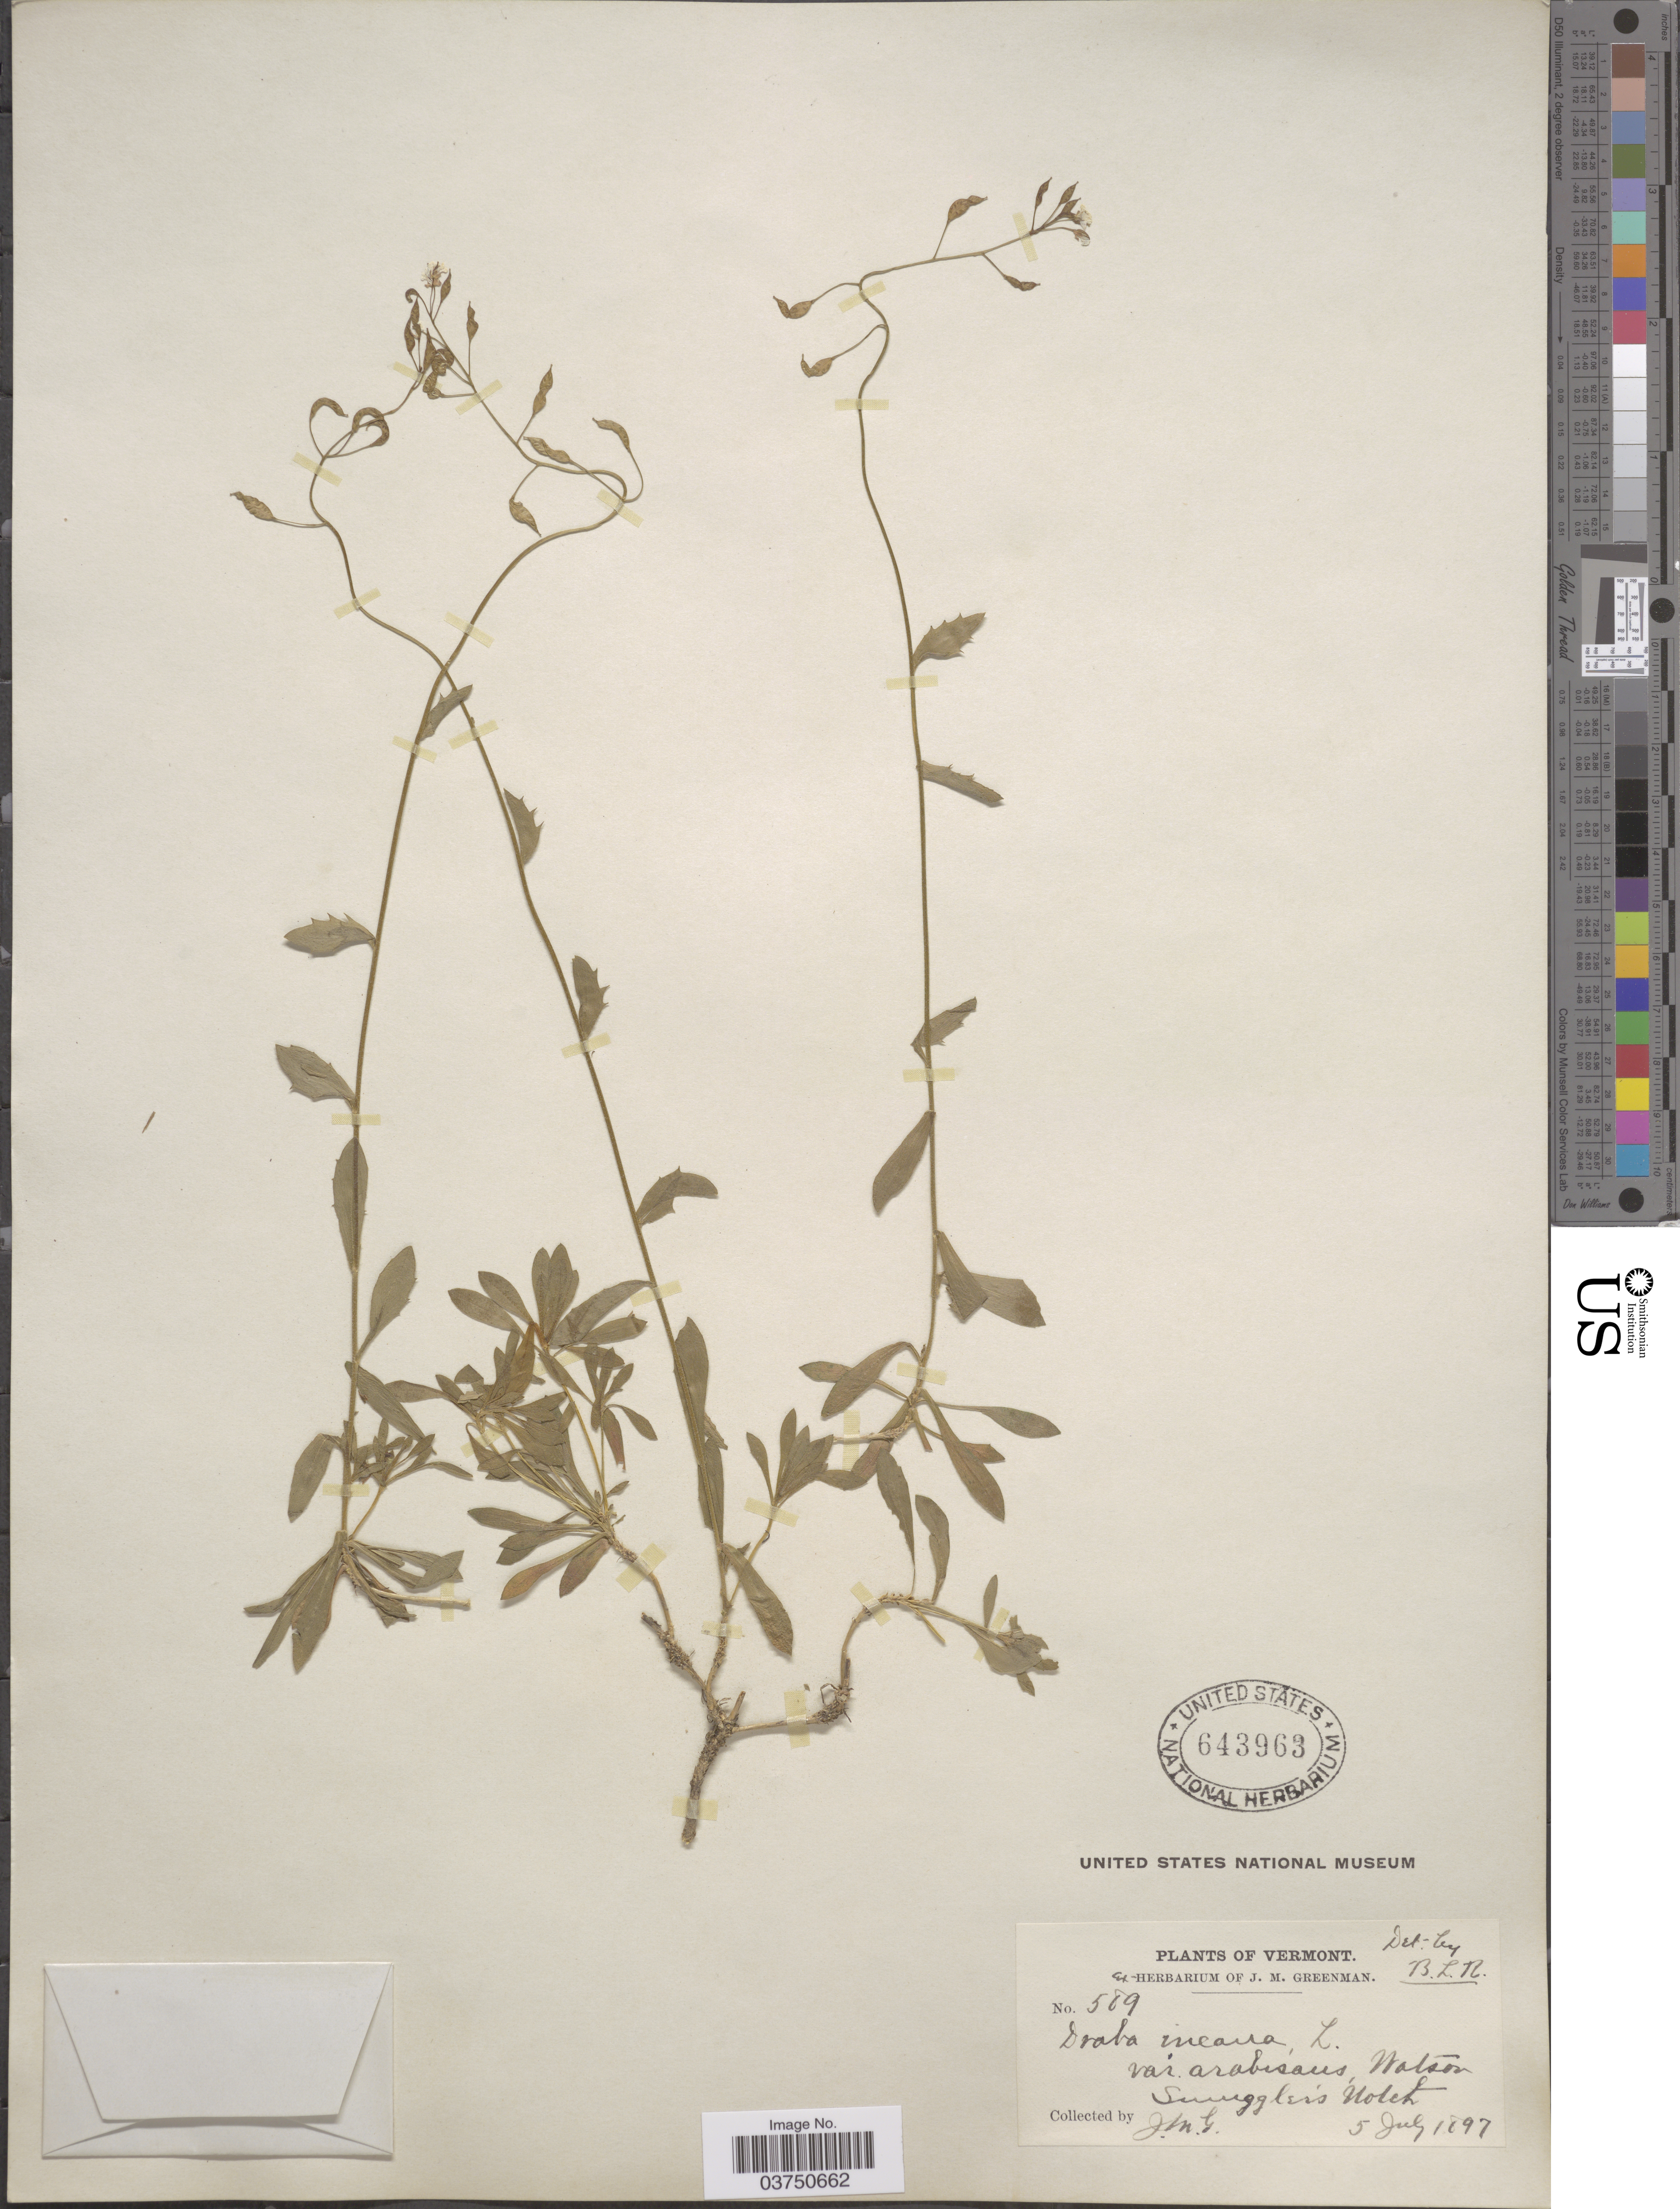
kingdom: Plantae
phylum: Tracheophyta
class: Magnoliopsida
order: Brassicales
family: Brassicaceae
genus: Draba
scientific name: Draba arabisans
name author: Michx.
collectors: J. M. Greenman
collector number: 589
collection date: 1897-07-05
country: United States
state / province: Vermont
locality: Smugglers Notch.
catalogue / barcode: US 643963